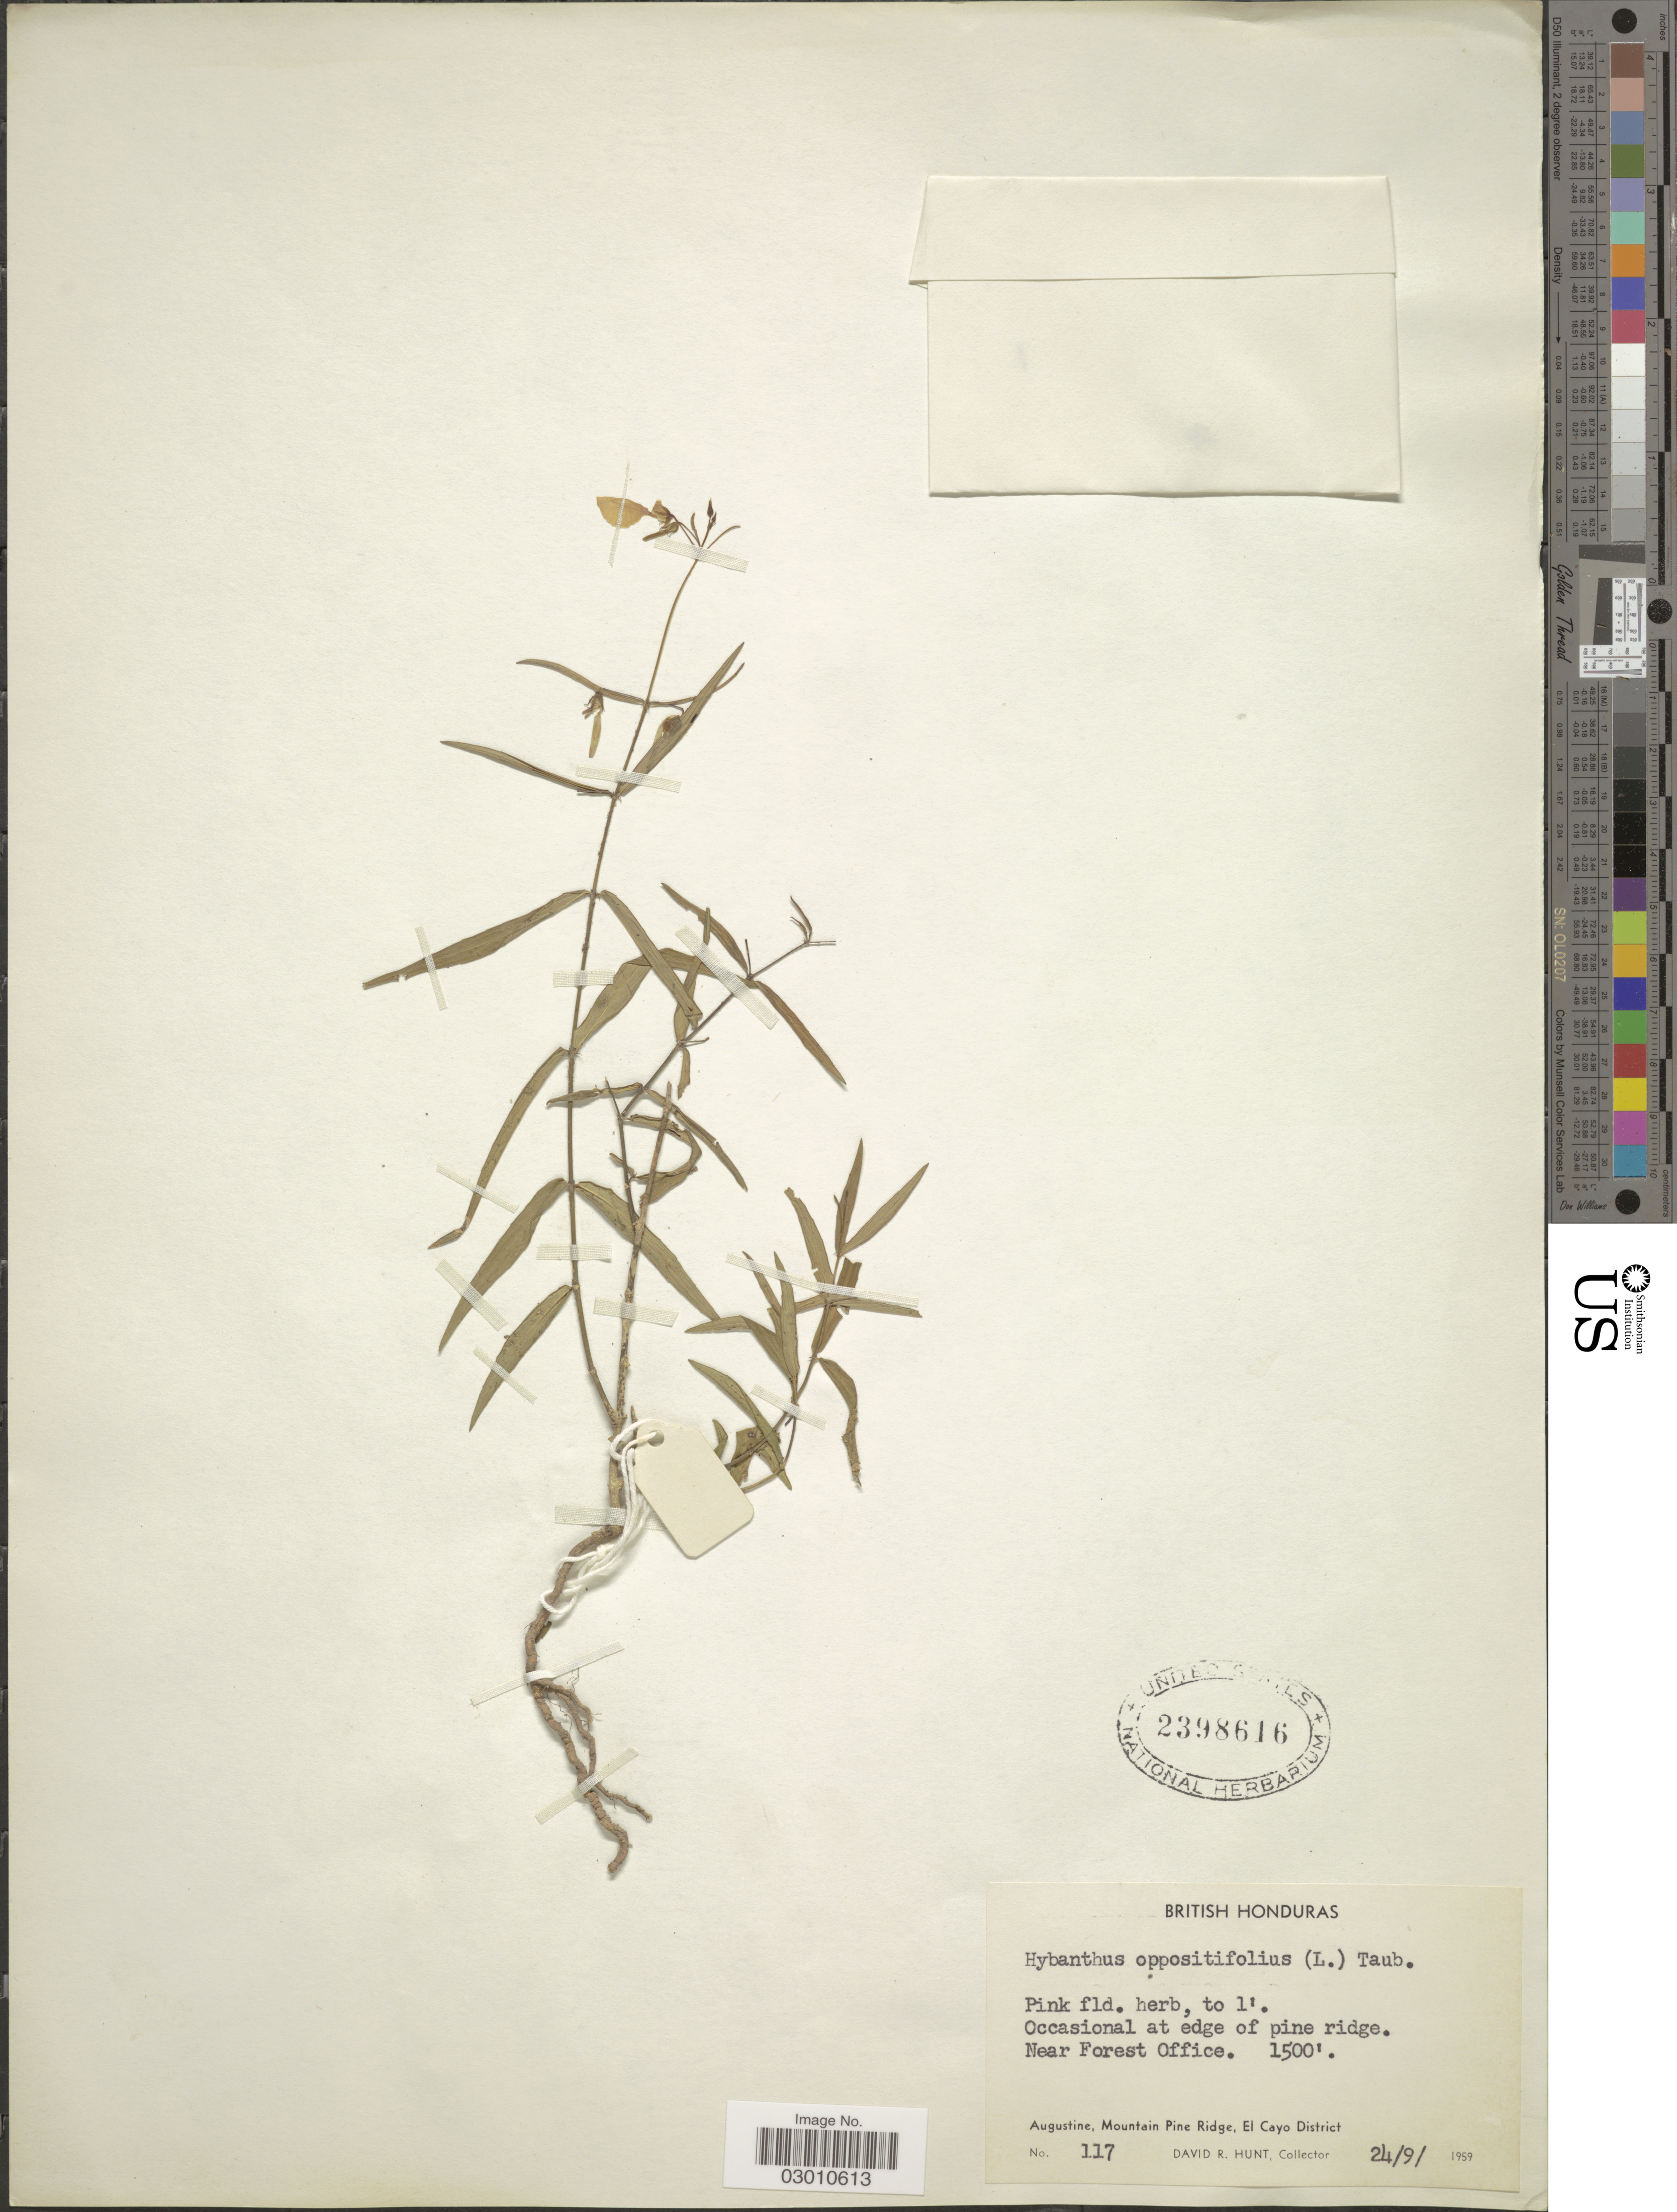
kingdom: Plantae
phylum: Tracheophyta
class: Magnoliopsida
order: Malpighiales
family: Violaceae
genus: Pombalia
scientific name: Pombalia oppositifolia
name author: (L.) Paula-Souza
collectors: D. R. Hunt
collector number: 117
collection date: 1959-09-24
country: Belize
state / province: Cayo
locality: British Honduras. Near Forest Office. Augustine, Mountain Pine Ridge, El Cayo District.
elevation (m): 457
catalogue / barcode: US 2398616